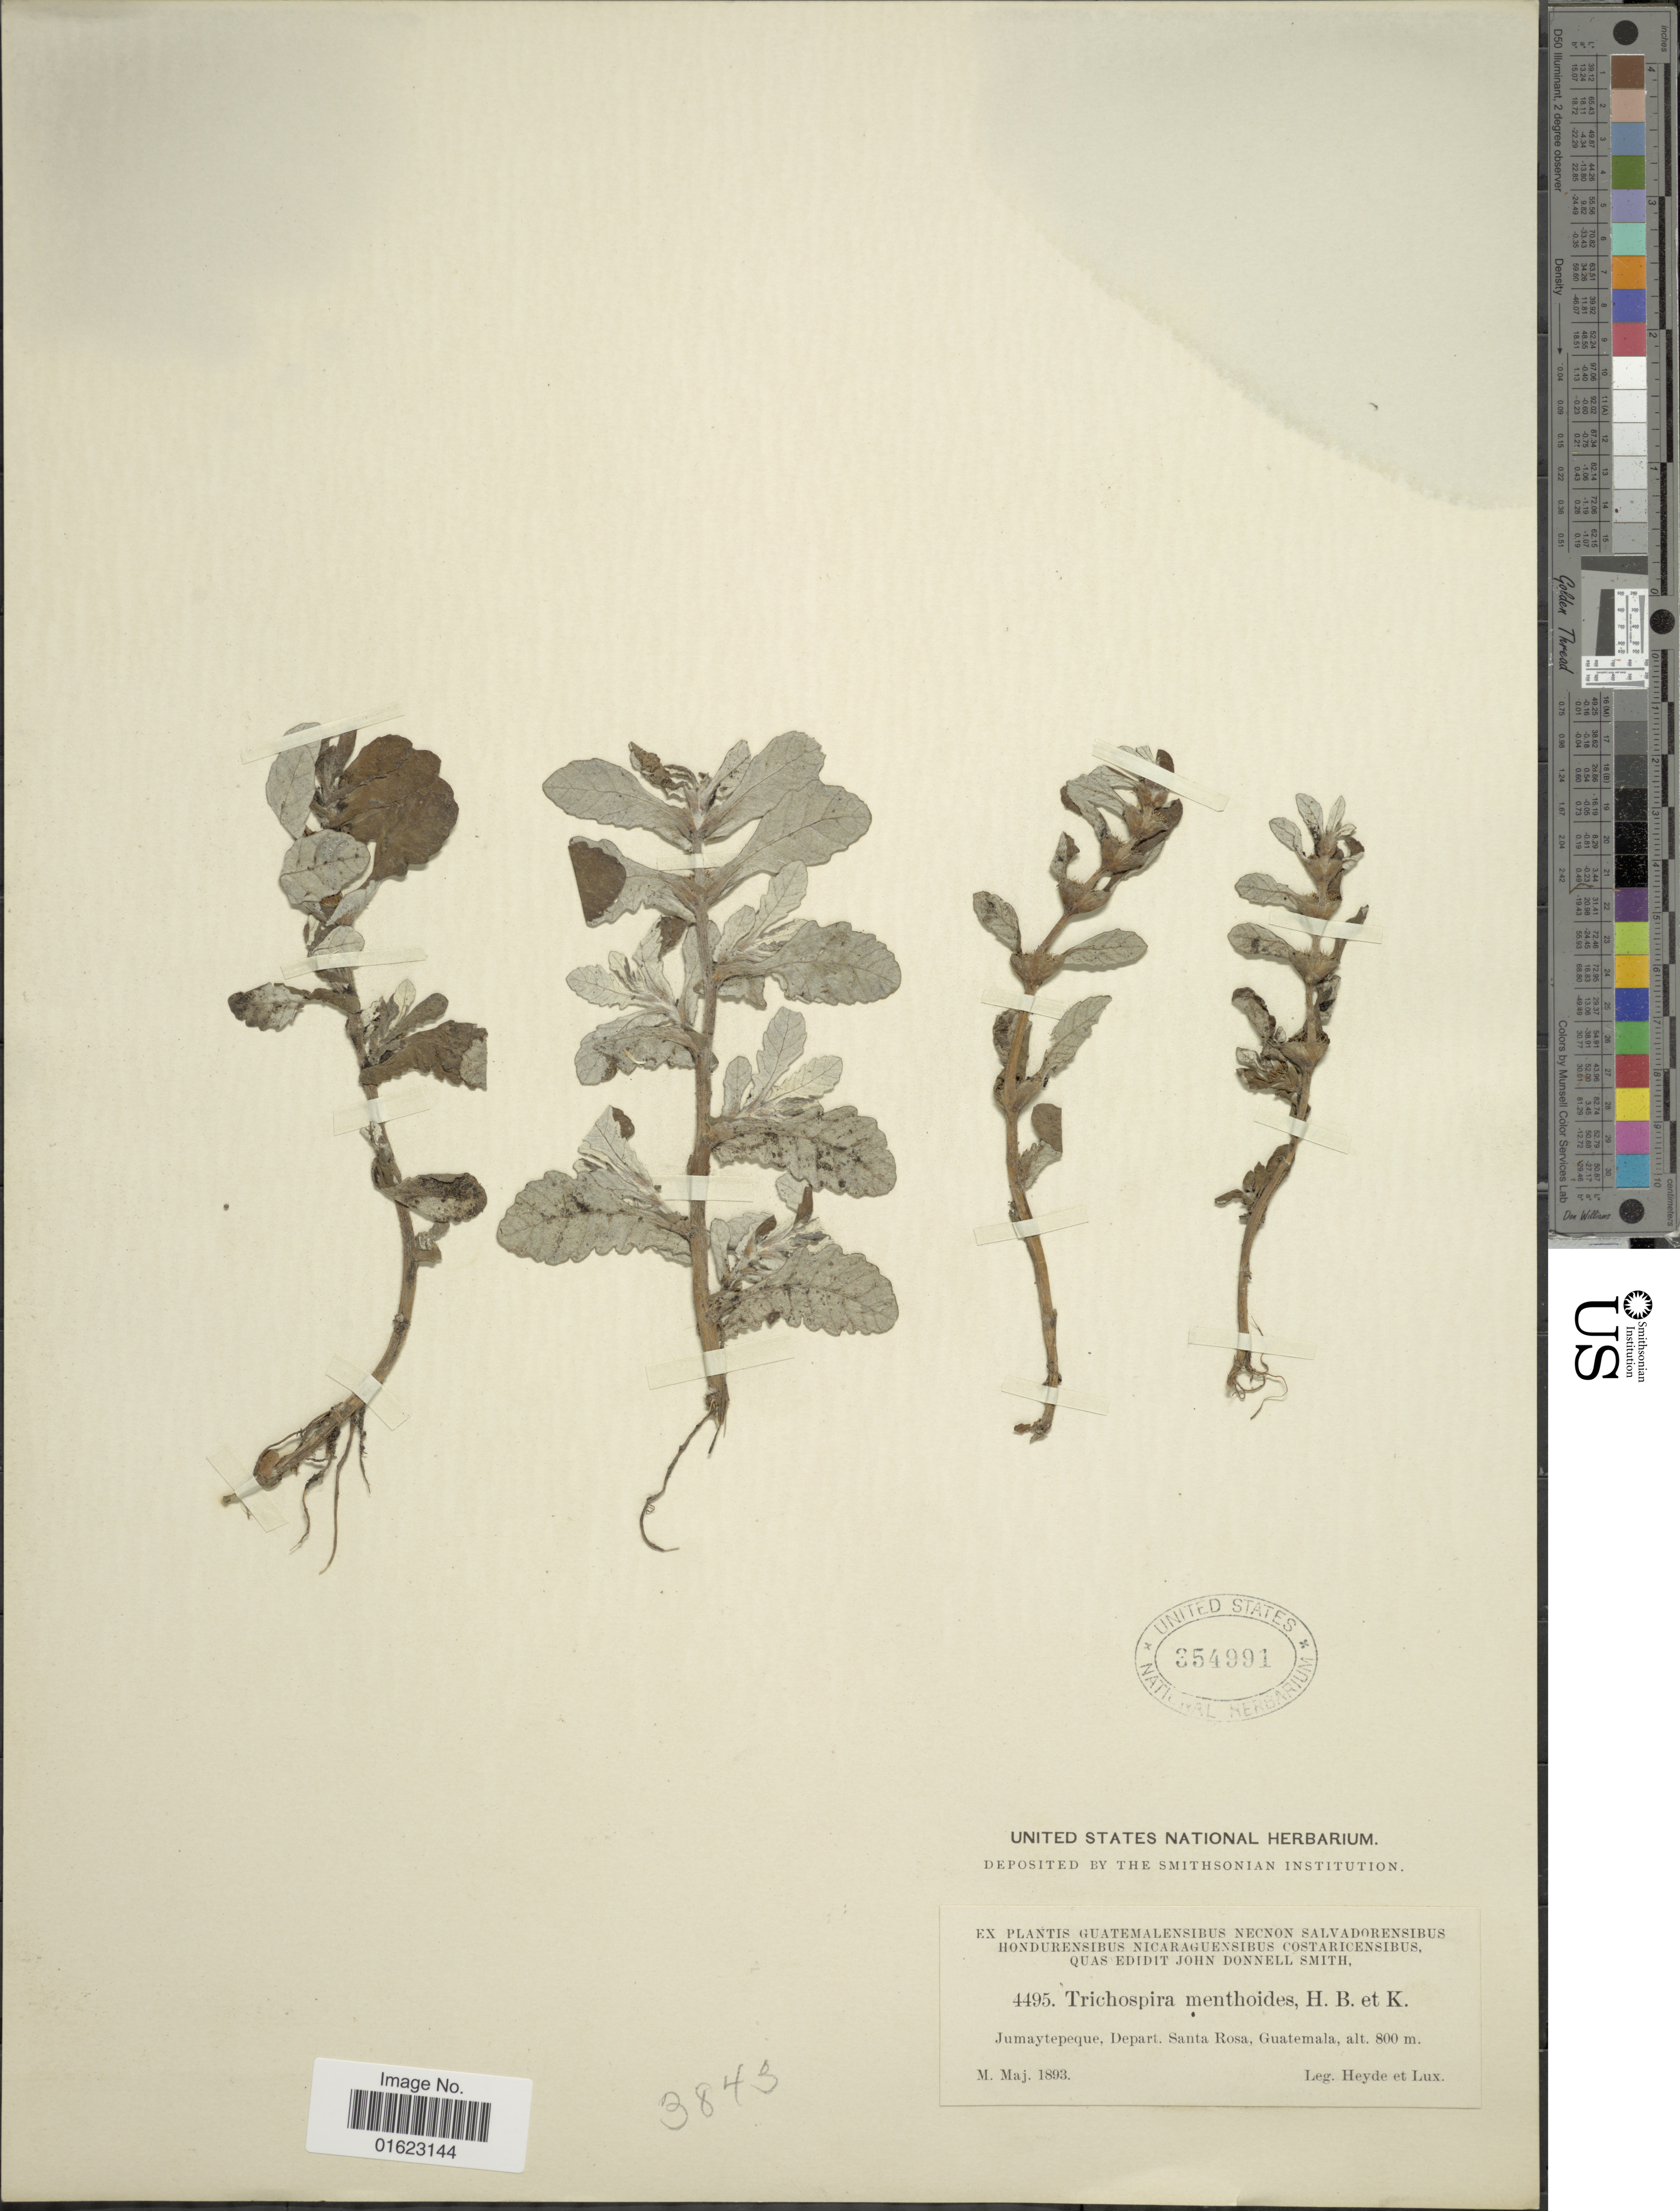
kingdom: Plantae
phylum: Tracheophyta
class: Magnoliopsida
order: Asterales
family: Asteraceae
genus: Trichospira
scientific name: Trichospira verticillata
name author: (L.) S.F. Blake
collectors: Heyde & Lux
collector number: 4495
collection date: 1893-05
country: Guatemala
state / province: Santa Rosa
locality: Jumaytepeque, Depart, Santa Rosa, Guatemala.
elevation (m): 800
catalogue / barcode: US 354991